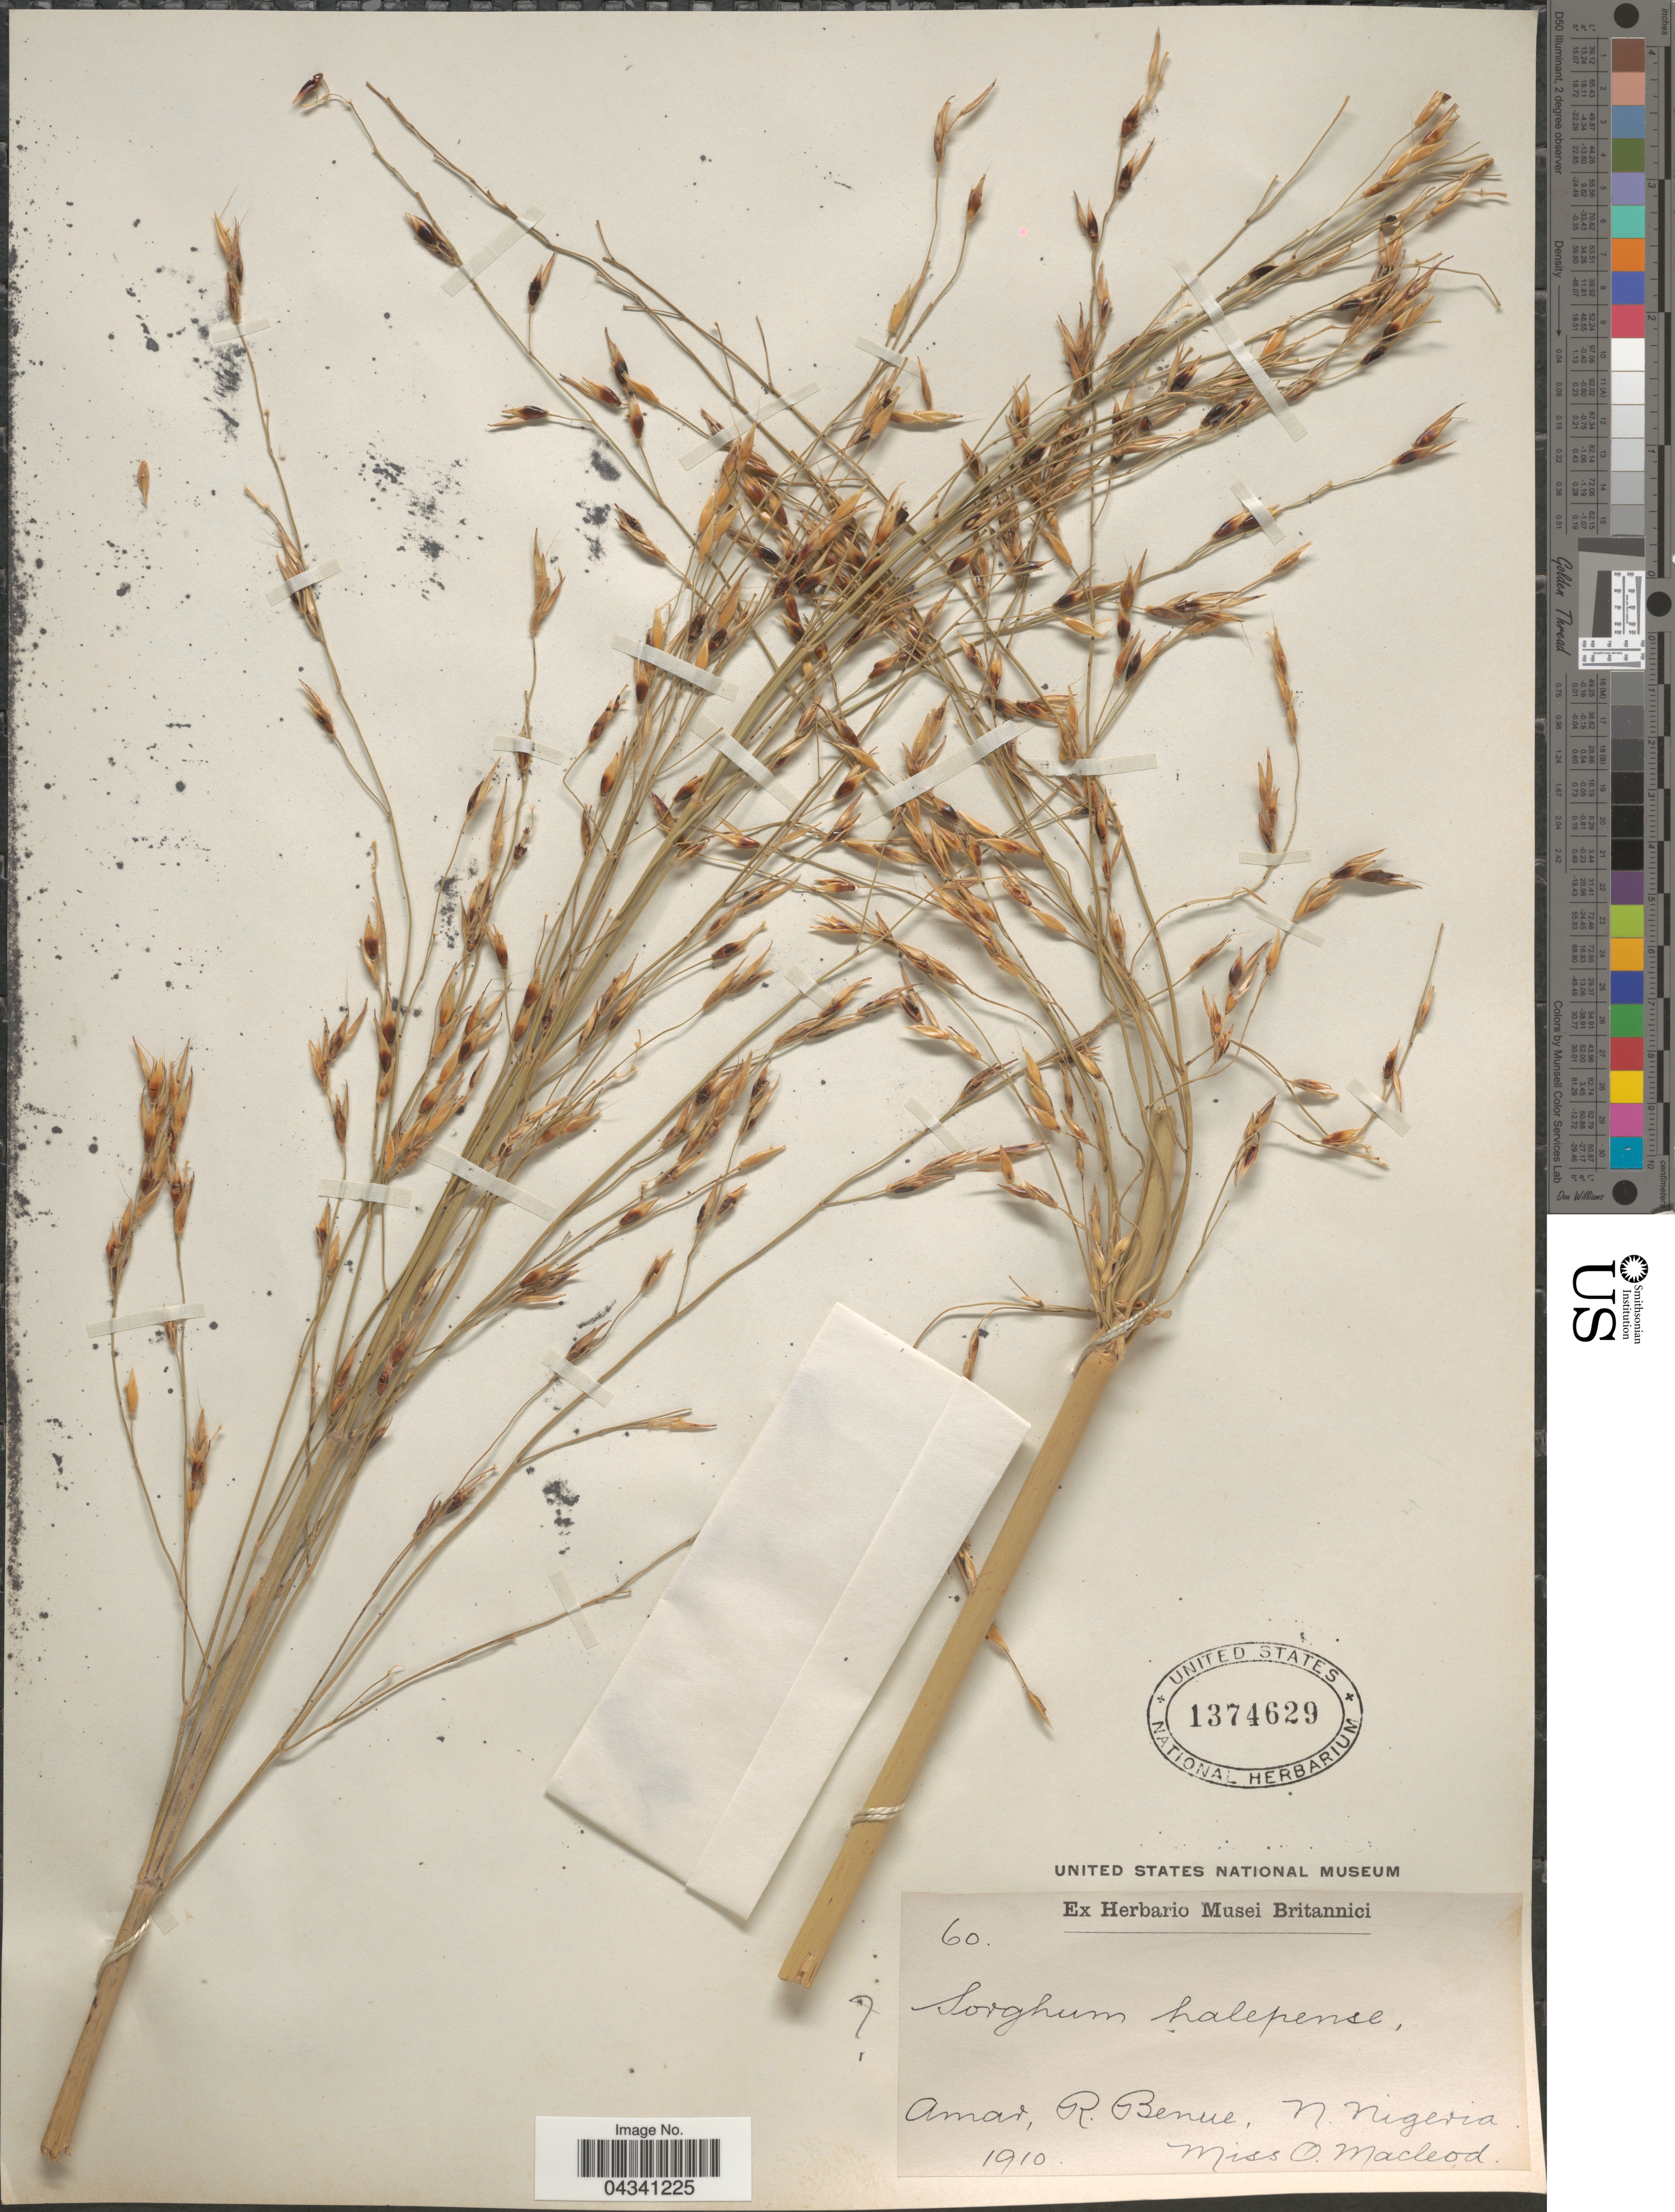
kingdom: Plantae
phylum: Tracheophyta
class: Liliopsida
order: Poales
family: Poaceae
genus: Sorghum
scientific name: Sorghum sp.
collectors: O. Macleod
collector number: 60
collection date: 1910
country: Nigeria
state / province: Benue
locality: Amar, R. Benue, N. Nigeria.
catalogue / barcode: US 1374629